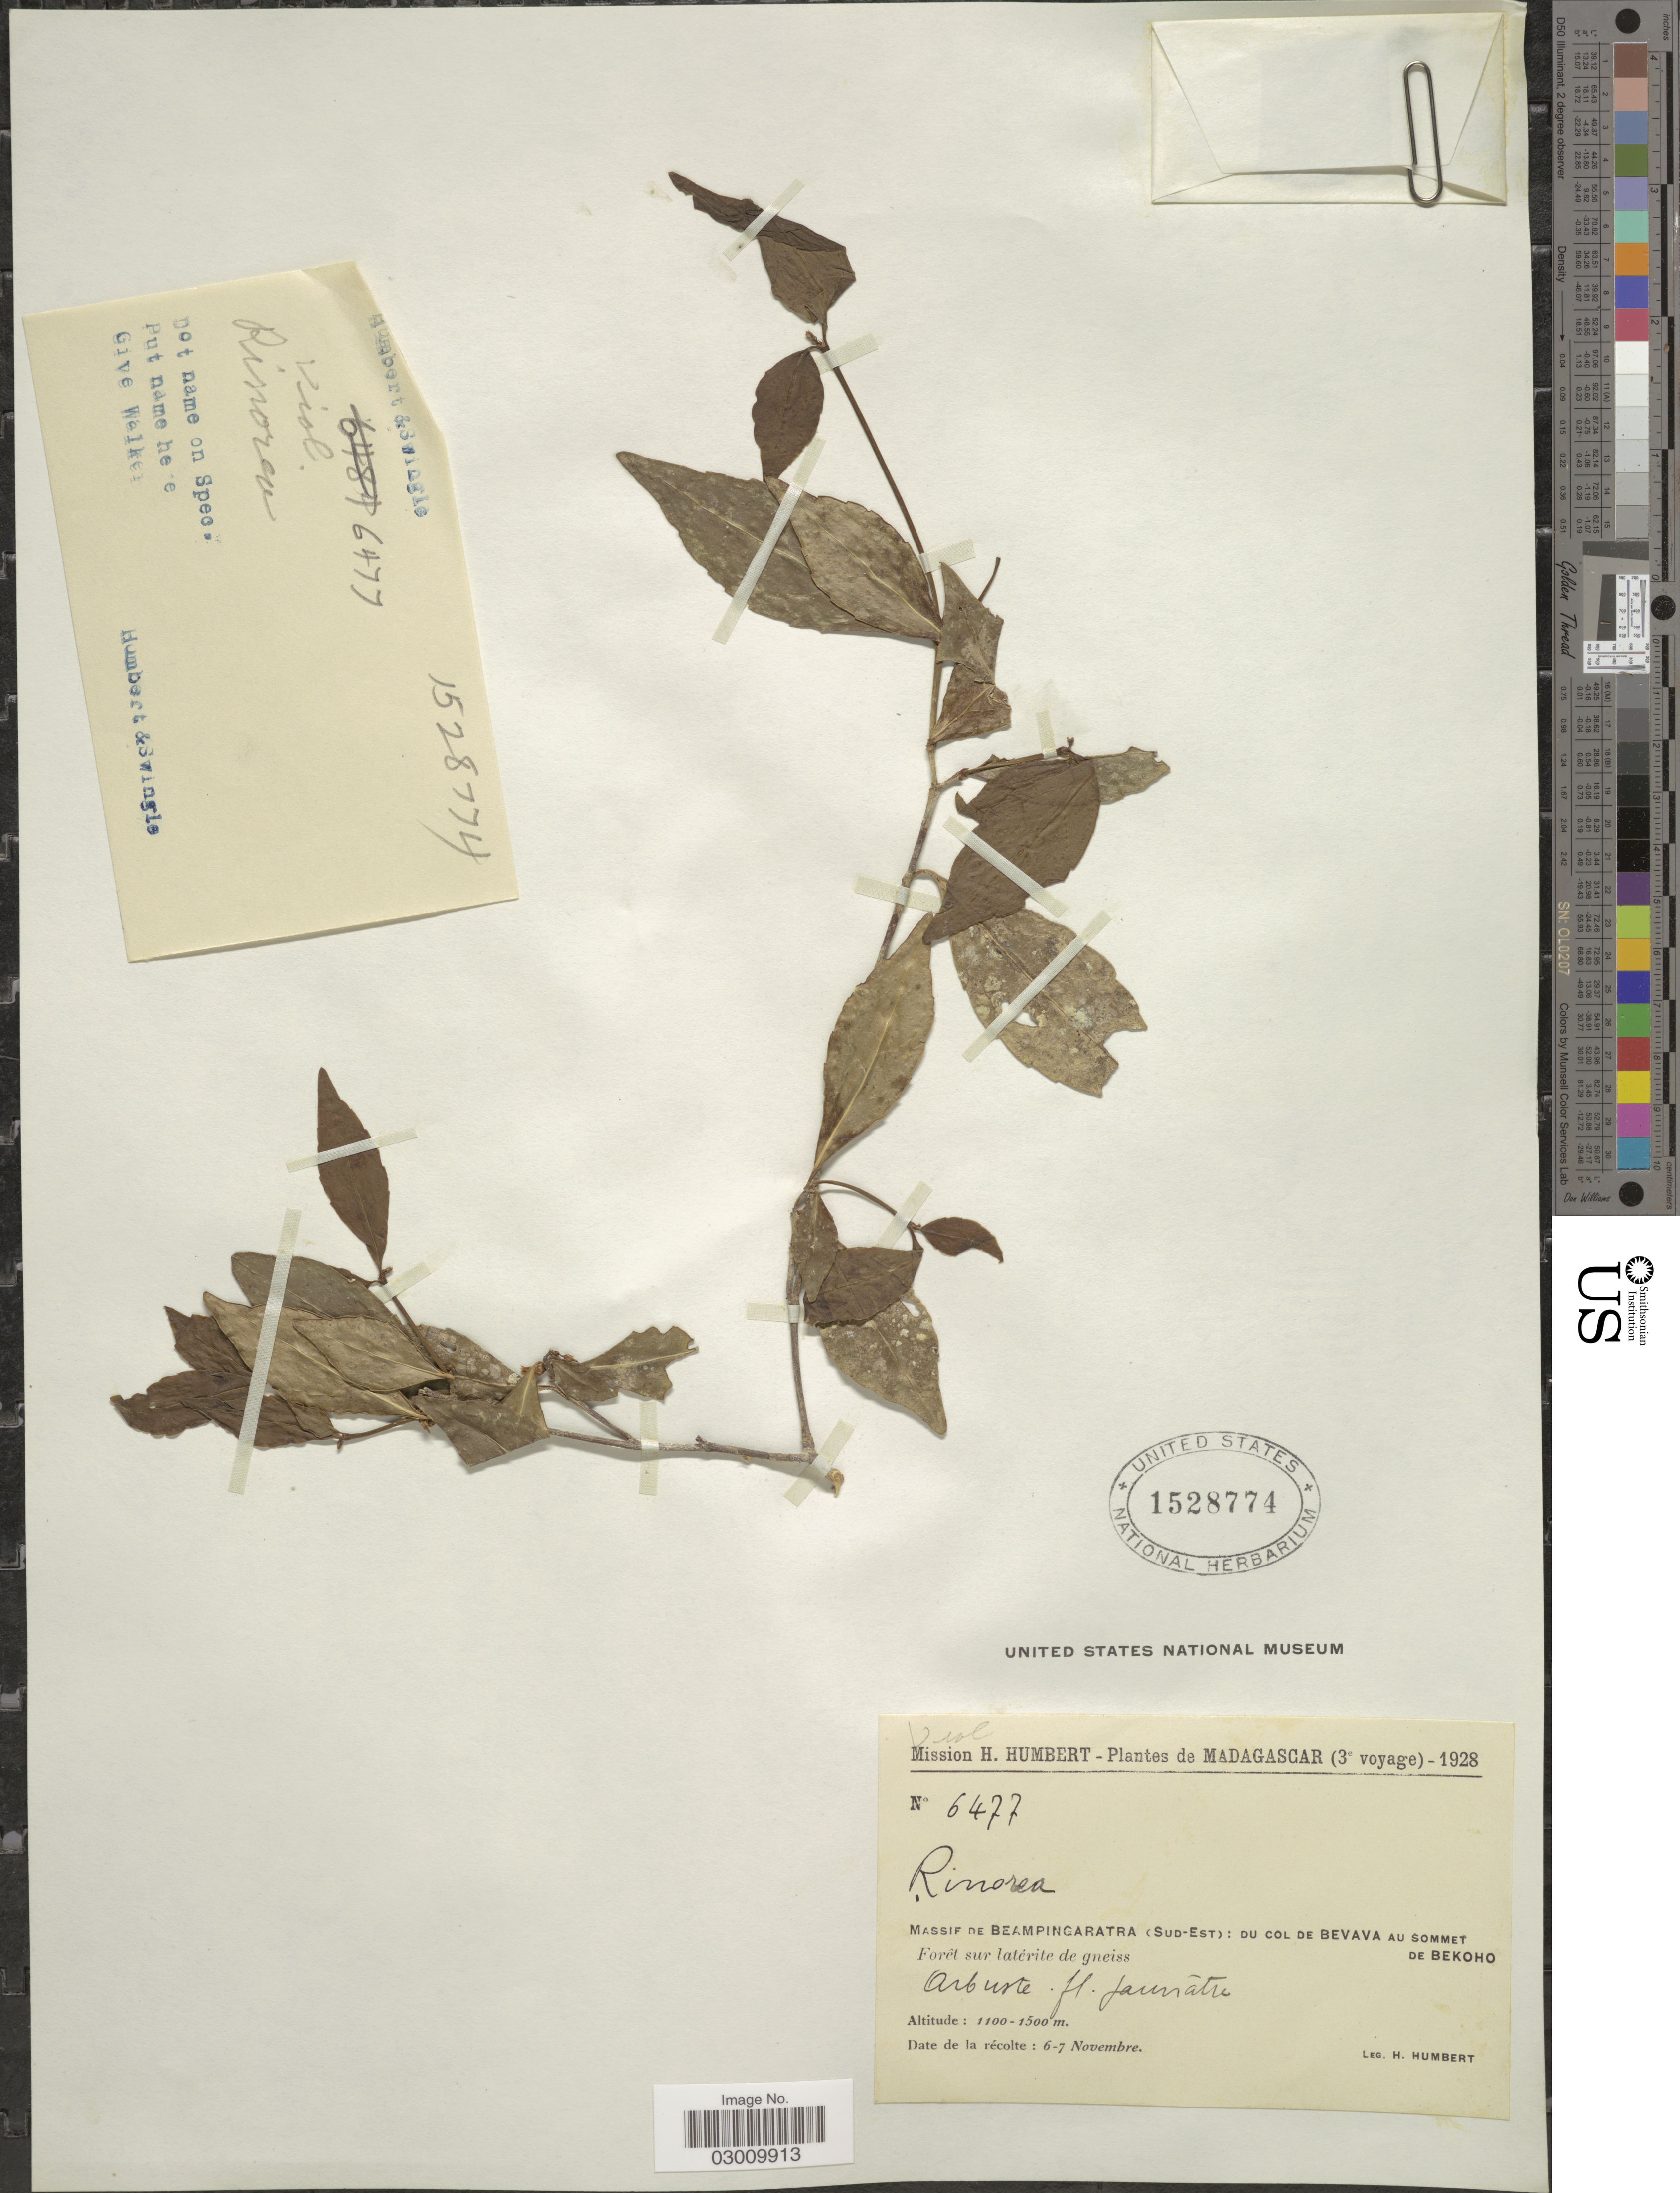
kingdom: Plantae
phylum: Tracheophyta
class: Magnoliopsida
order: Malpighiales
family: Violaceae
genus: Rinorea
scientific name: Rinorea sp.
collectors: H. Humbert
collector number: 6477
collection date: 1928-11-06/1928-11-07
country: Madagascar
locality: Massif du Beampingaratra (Sud-Est): du col de Bevara au sommet de Bekoho.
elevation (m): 1100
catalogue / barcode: US 1528774